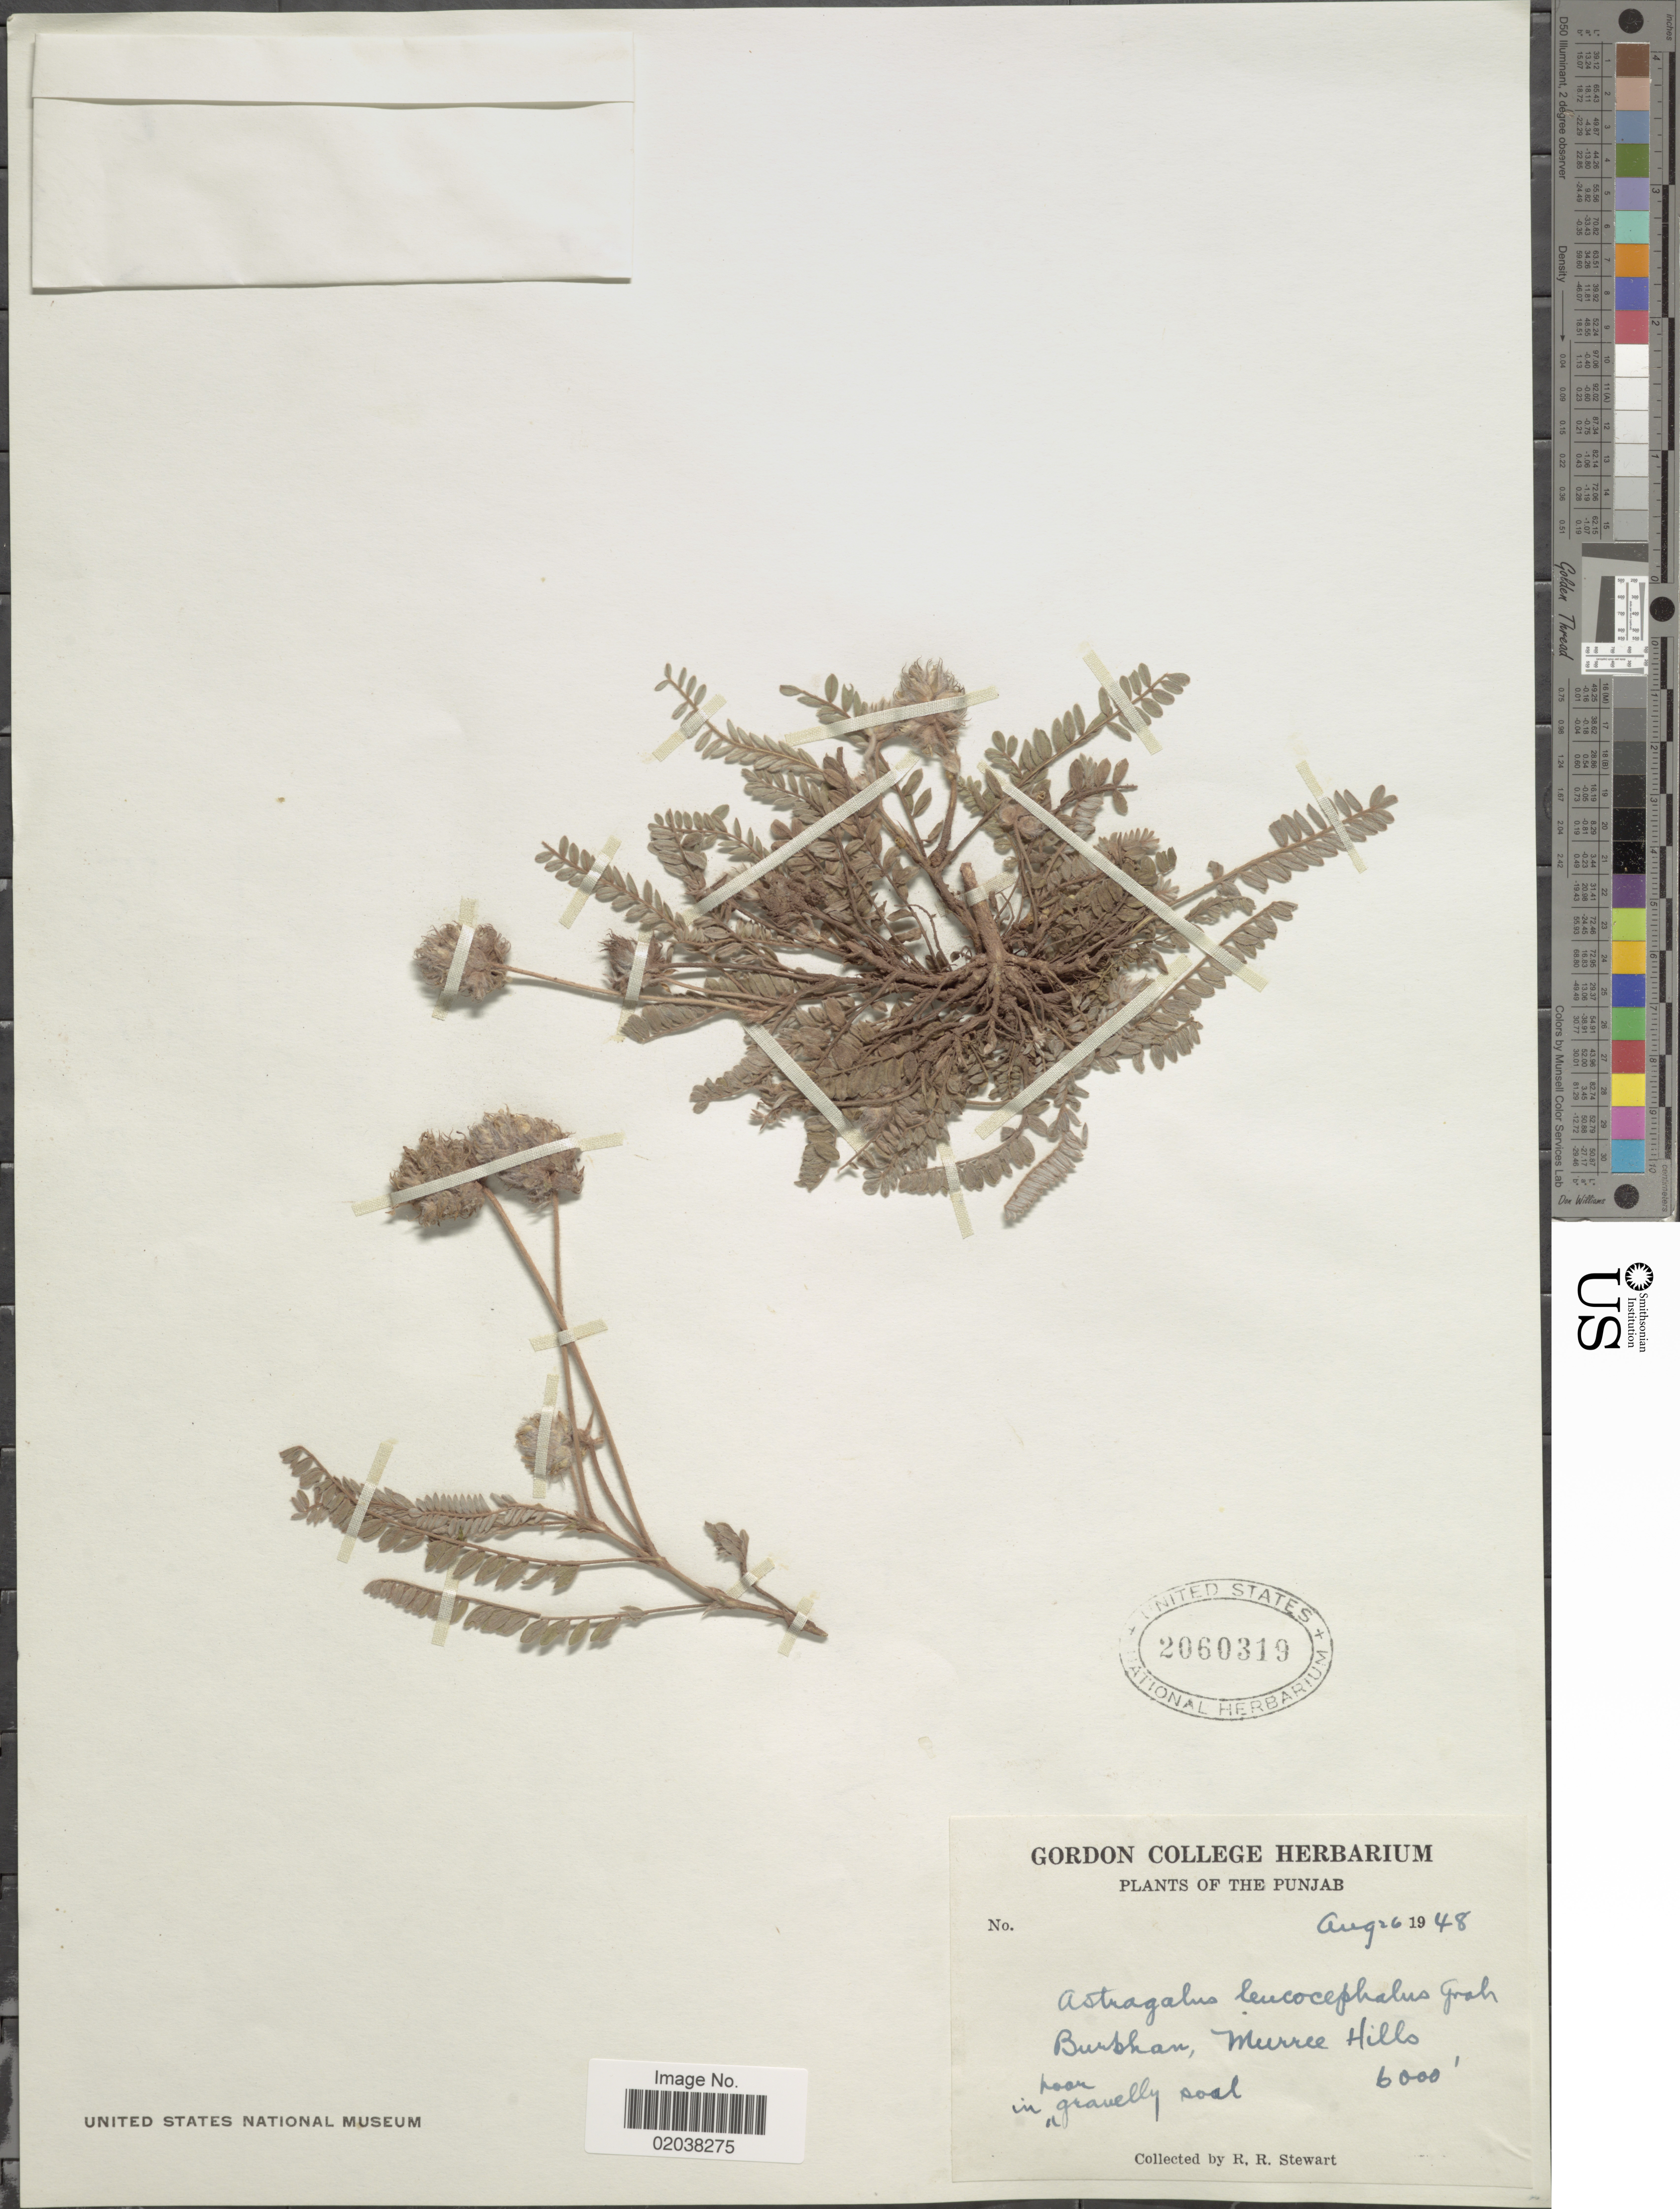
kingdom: Plantae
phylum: Tracheophyta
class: Magnoliopsida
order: Fabales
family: Fabaceae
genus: Astragalus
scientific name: Astragalus leucocephalus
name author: Bunge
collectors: R. R. Stewart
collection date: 1948-08-26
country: Pakistan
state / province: Punjab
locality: Burbkhan, Murree Hills, in poor gravelly soil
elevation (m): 1829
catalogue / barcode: US 2060319